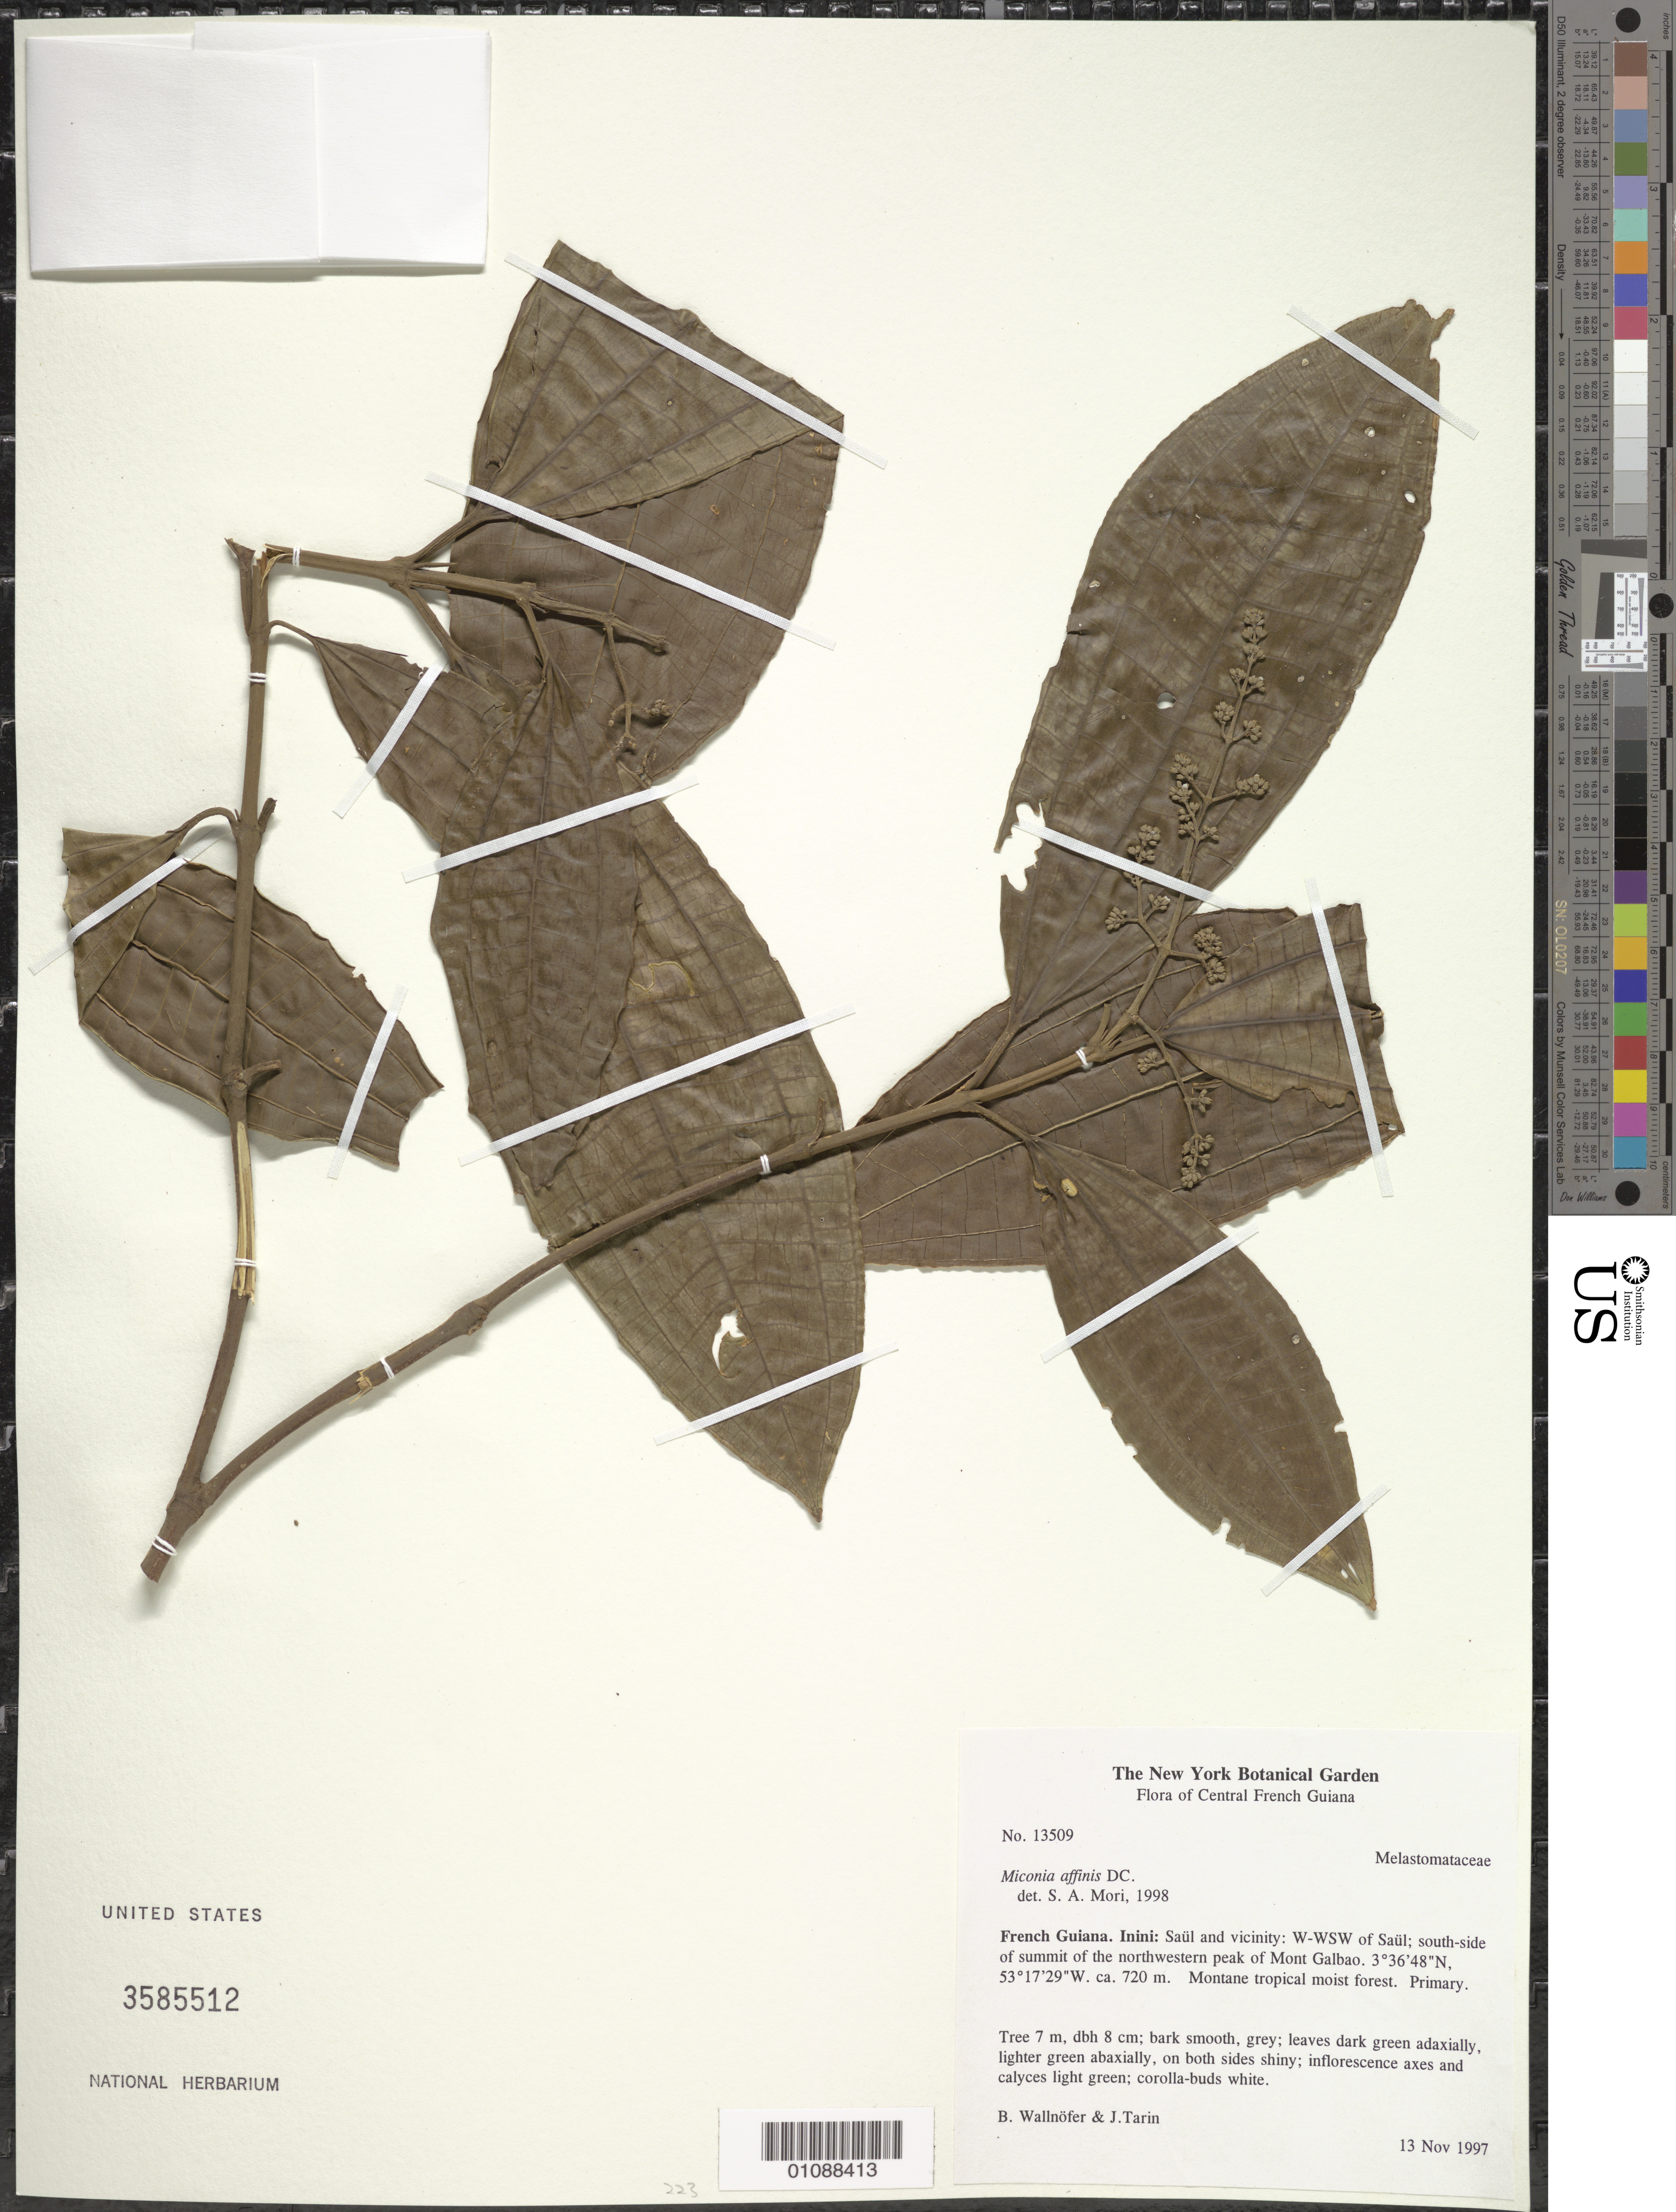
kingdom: Plantae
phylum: Tracheophyta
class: Magnoliopsida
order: Myrtales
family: Melastomataceae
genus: Miconia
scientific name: Miconia affinis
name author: DC.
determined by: Mori, Scott A.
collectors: B. Wallnöfer & J. Tarin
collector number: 13509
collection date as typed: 13-Nov-97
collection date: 1997-11-13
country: French Guiana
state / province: Saint-Laurent-du-Maroni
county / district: Saül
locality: Inini: Saül and vicinity, W-WSW of Saül, south-side of summit of the NW peak of Mont Galbao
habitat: Montane tropical moist forest. Primary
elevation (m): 720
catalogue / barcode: US 3585512